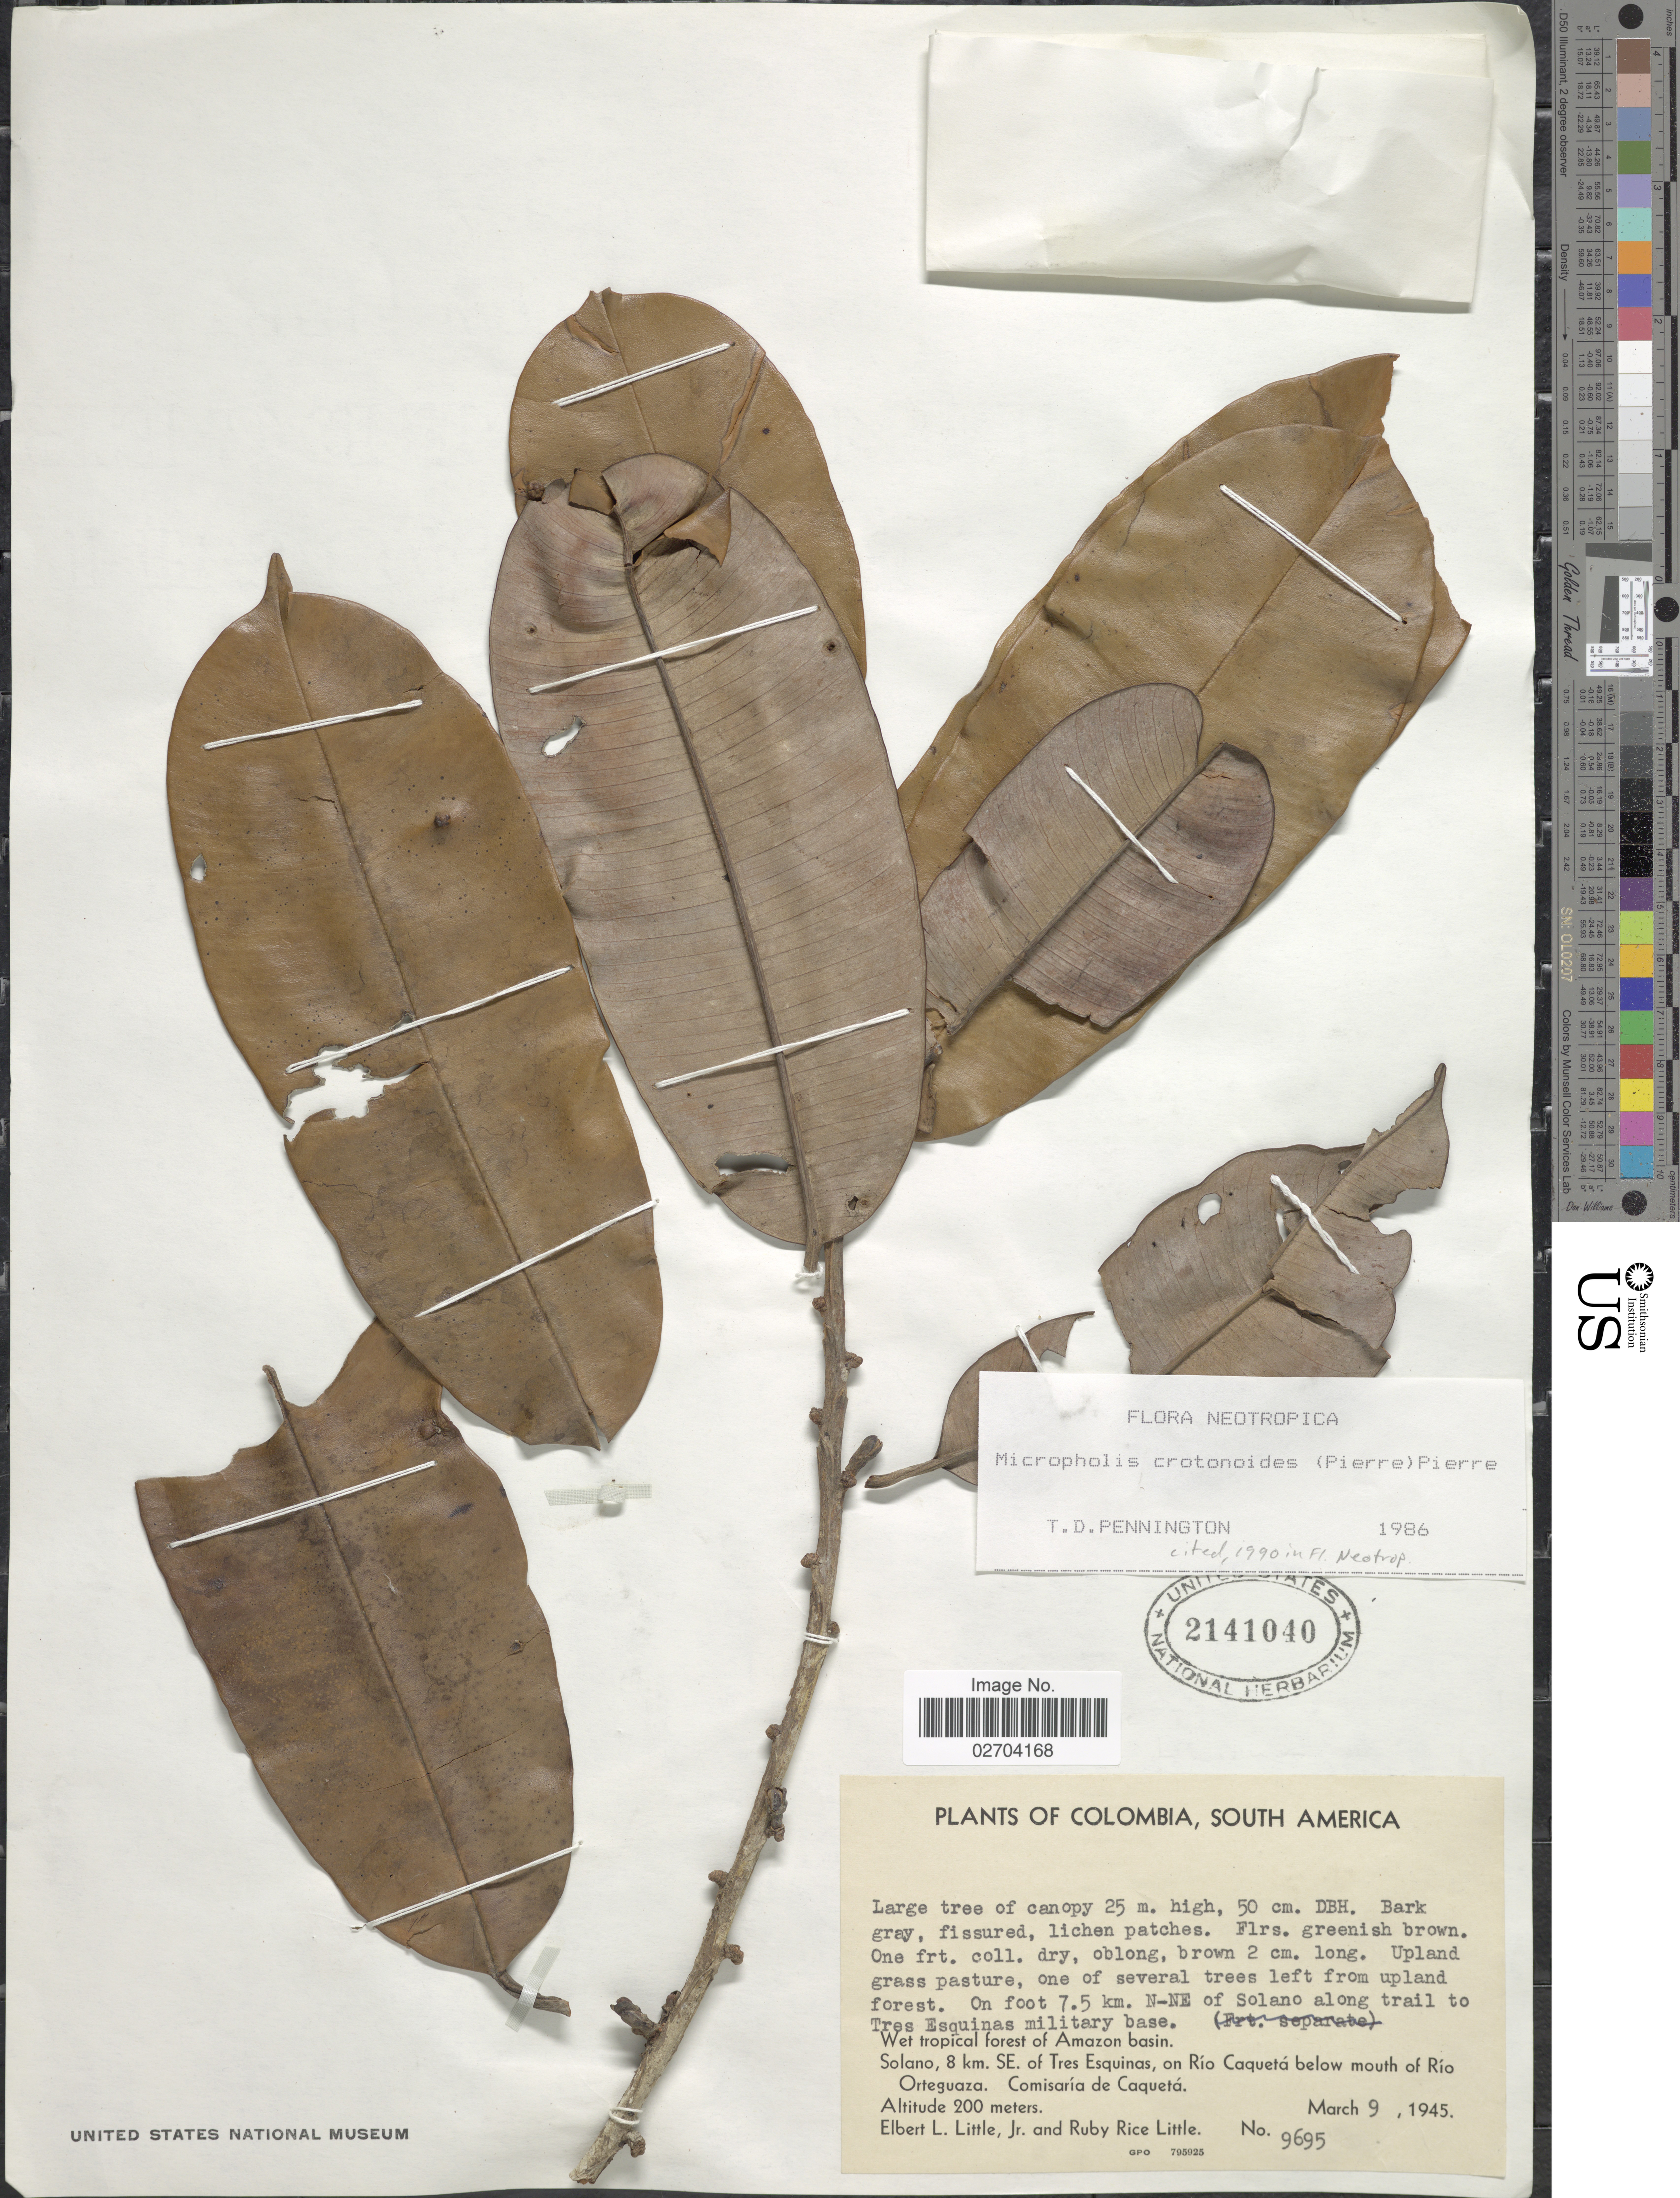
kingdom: Plantae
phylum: Tracheophyta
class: Magnoliopsida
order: Ericales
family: Sapotaceae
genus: Micropholis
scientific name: Micropholis crotonoides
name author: (Pierre) Pierre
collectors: E. L. Little & R. R. Little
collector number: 9695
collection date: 1945-03-09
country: Colombia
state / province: Caquetá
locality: On foot 7.5 km N-NE of Solano along trail to Tres Esquinas military base, Wet tropical forest of Amazon basin. Solano, 8 km SE of Tres Esquinas, on Río Caquetá below mouth of Río Orteguaza. Comisaría de Caquetá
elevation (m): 200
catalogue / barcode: US 2141040